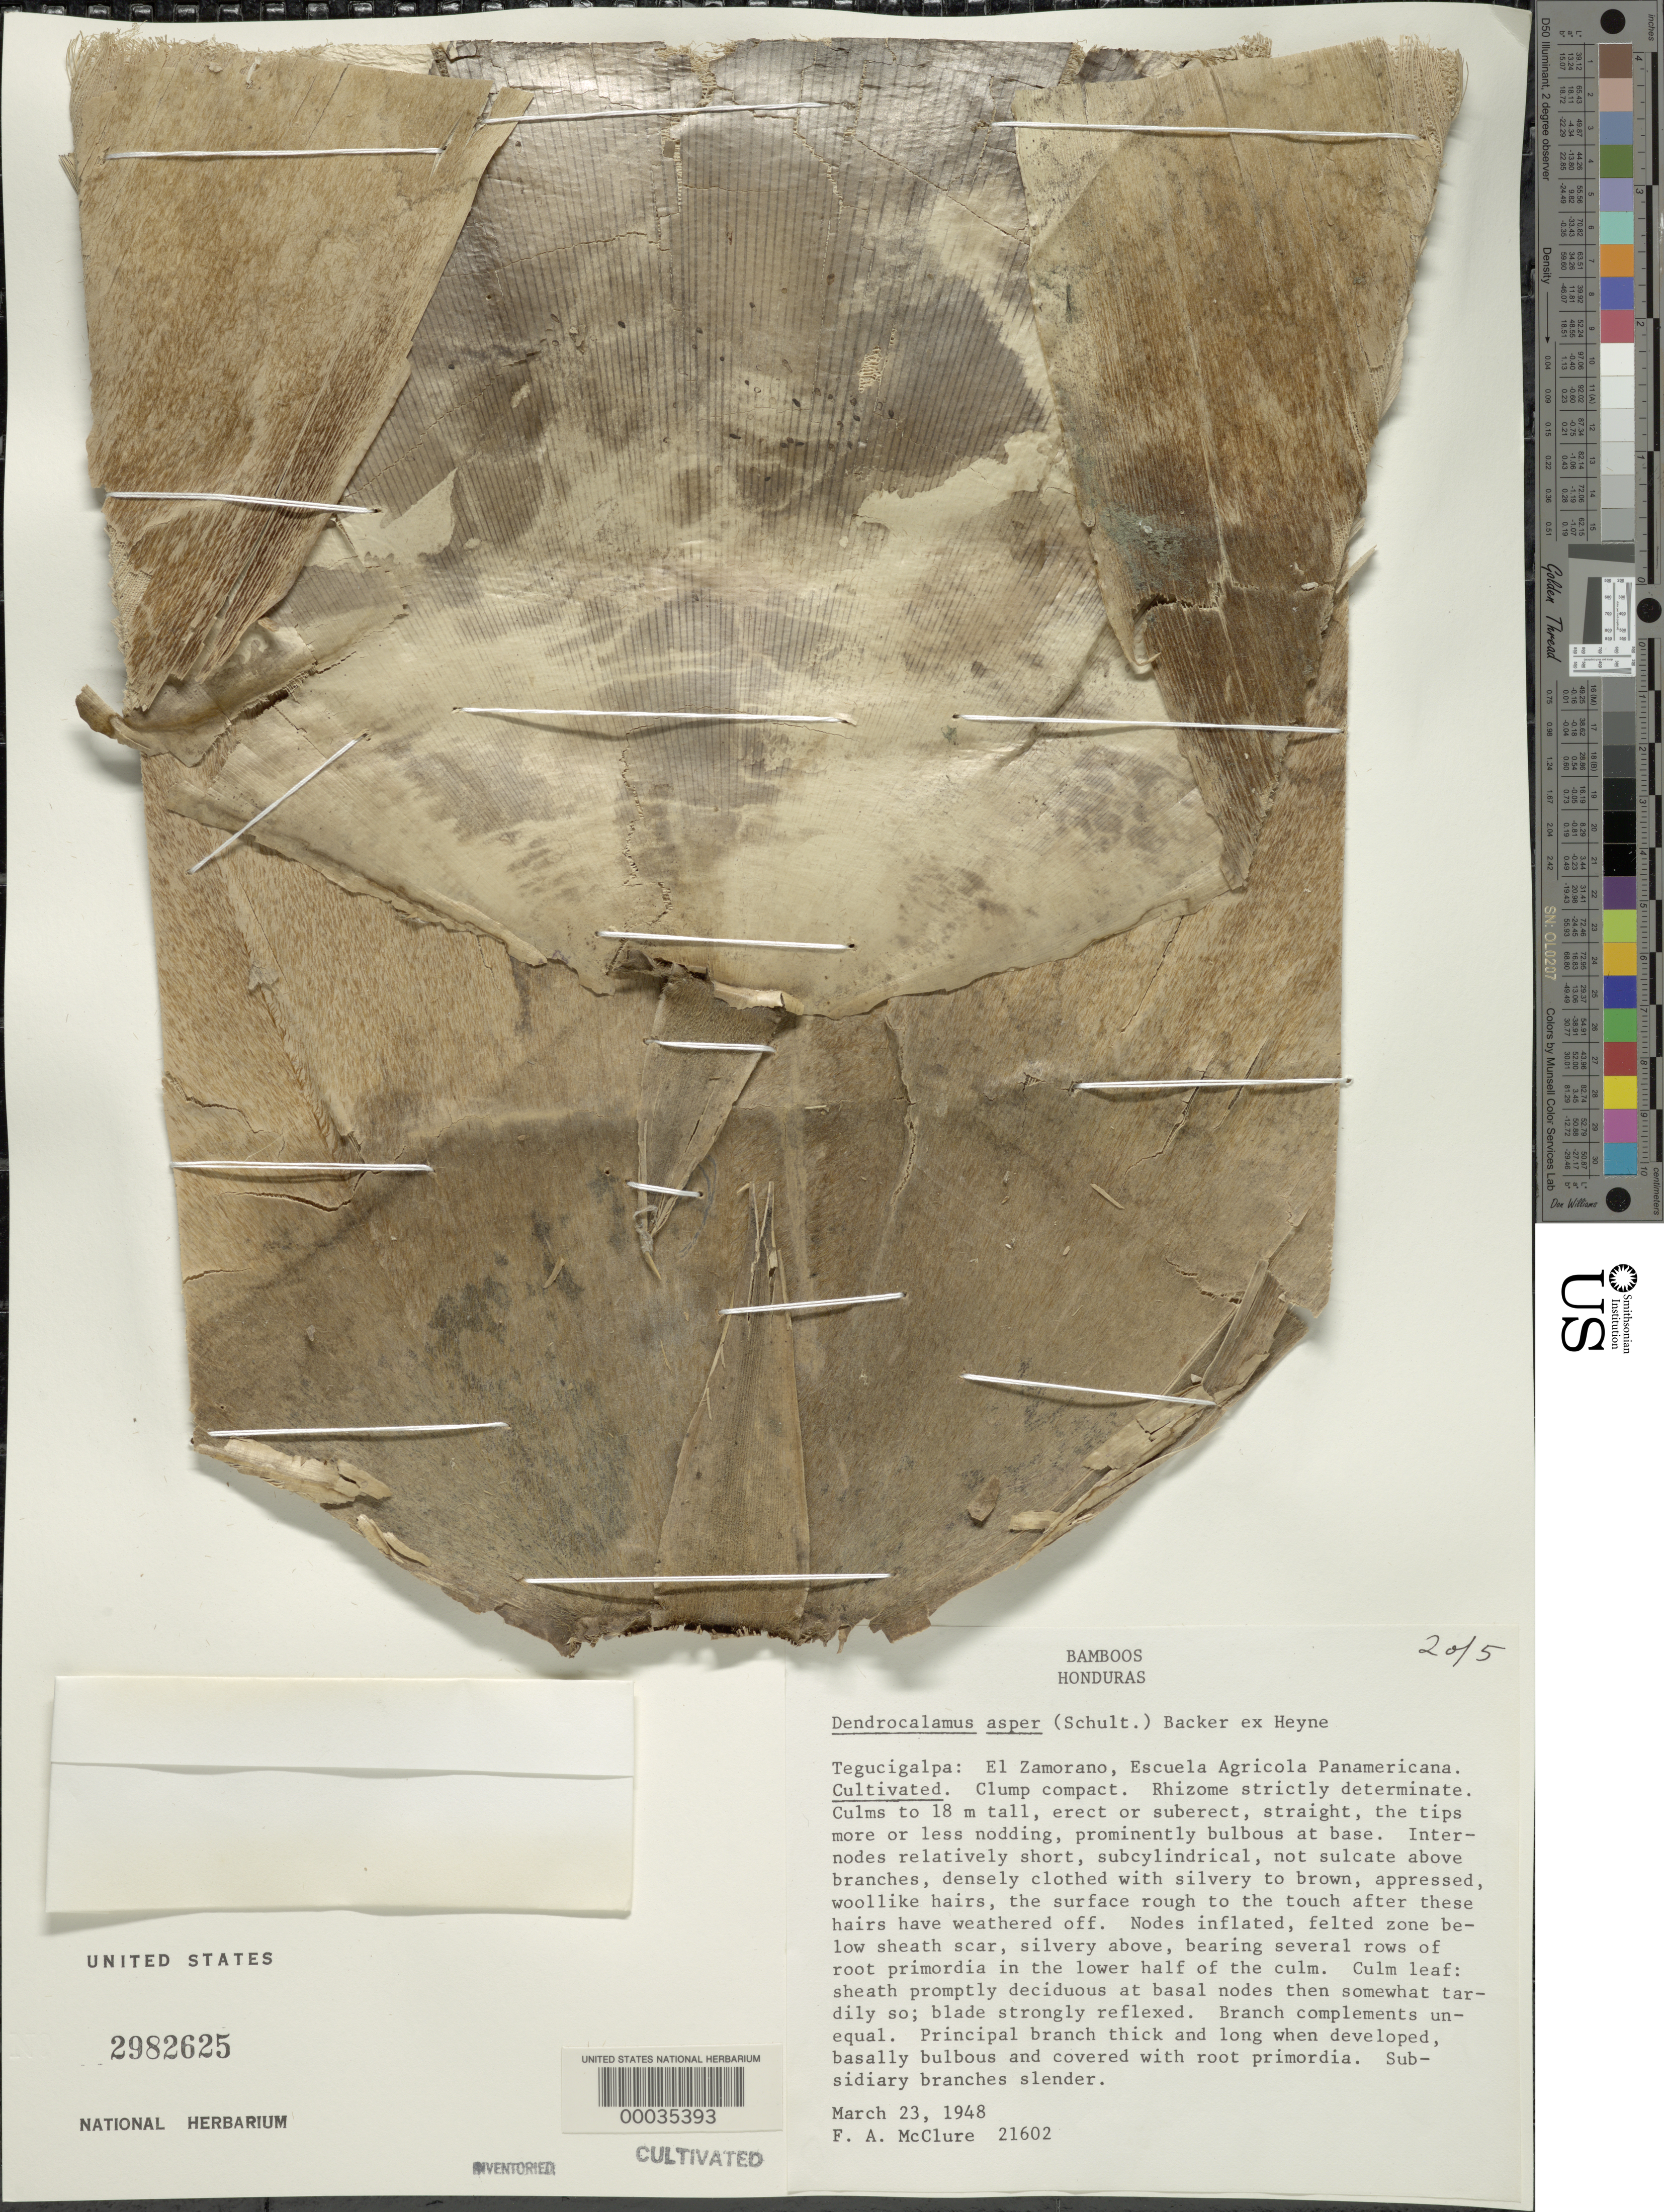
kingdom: Plantae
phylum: Tracheophyta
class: Liliopsida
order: Poales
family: Poaceae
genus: Dendrocalamus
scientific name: Dendrocalamus asper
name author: (Schult. & Schult. f.) Backer ex K. Heyne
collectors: F. A. McClure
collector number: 21602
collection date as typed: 23 Mar 1948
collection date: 1948-03-23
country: Honduras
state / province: Fco. Morazán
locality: El Zamorano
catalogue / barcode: US 2982625